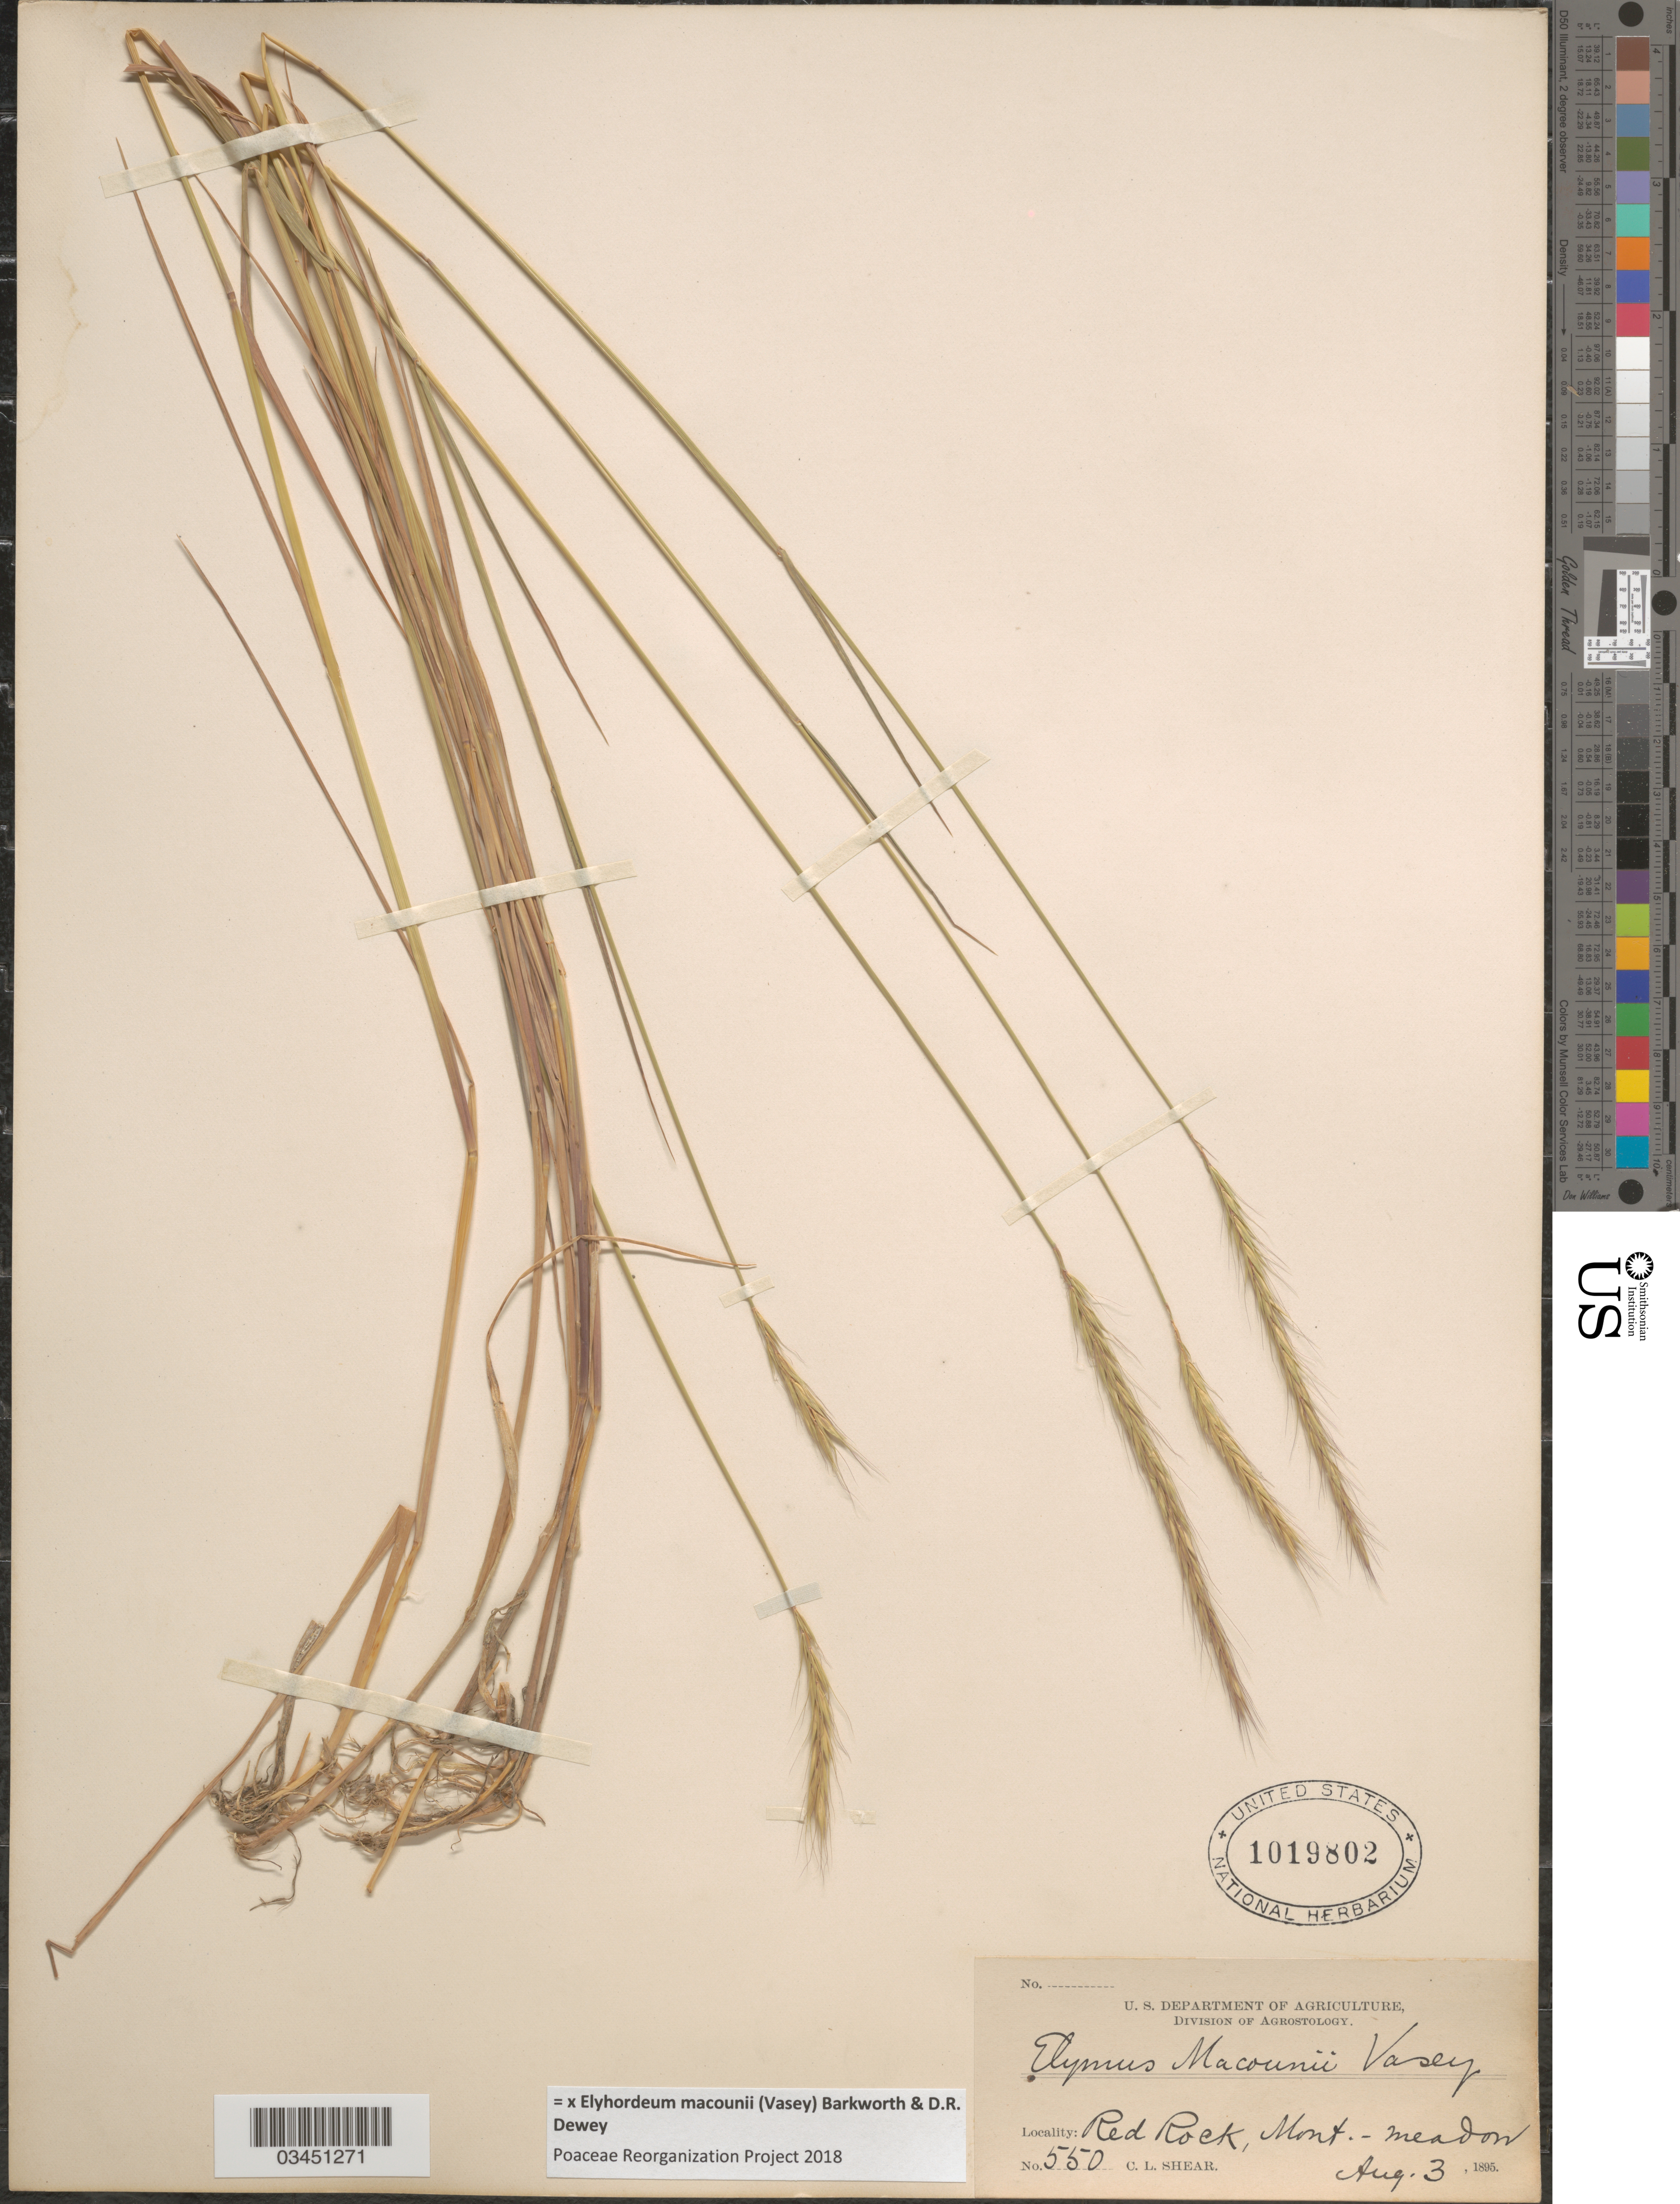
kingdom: Plantae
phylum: Tracheophyta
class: Liliopsida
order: Poales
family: Poaceae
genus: Elyhordeum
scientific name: x Elyhordeum macounii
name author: (Vasey) Barkworth & Dewey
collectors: C. L. Shear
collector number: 550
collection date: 1895-08-03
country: United States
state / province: Montana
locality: Red Rock.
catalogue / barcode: US 1019802